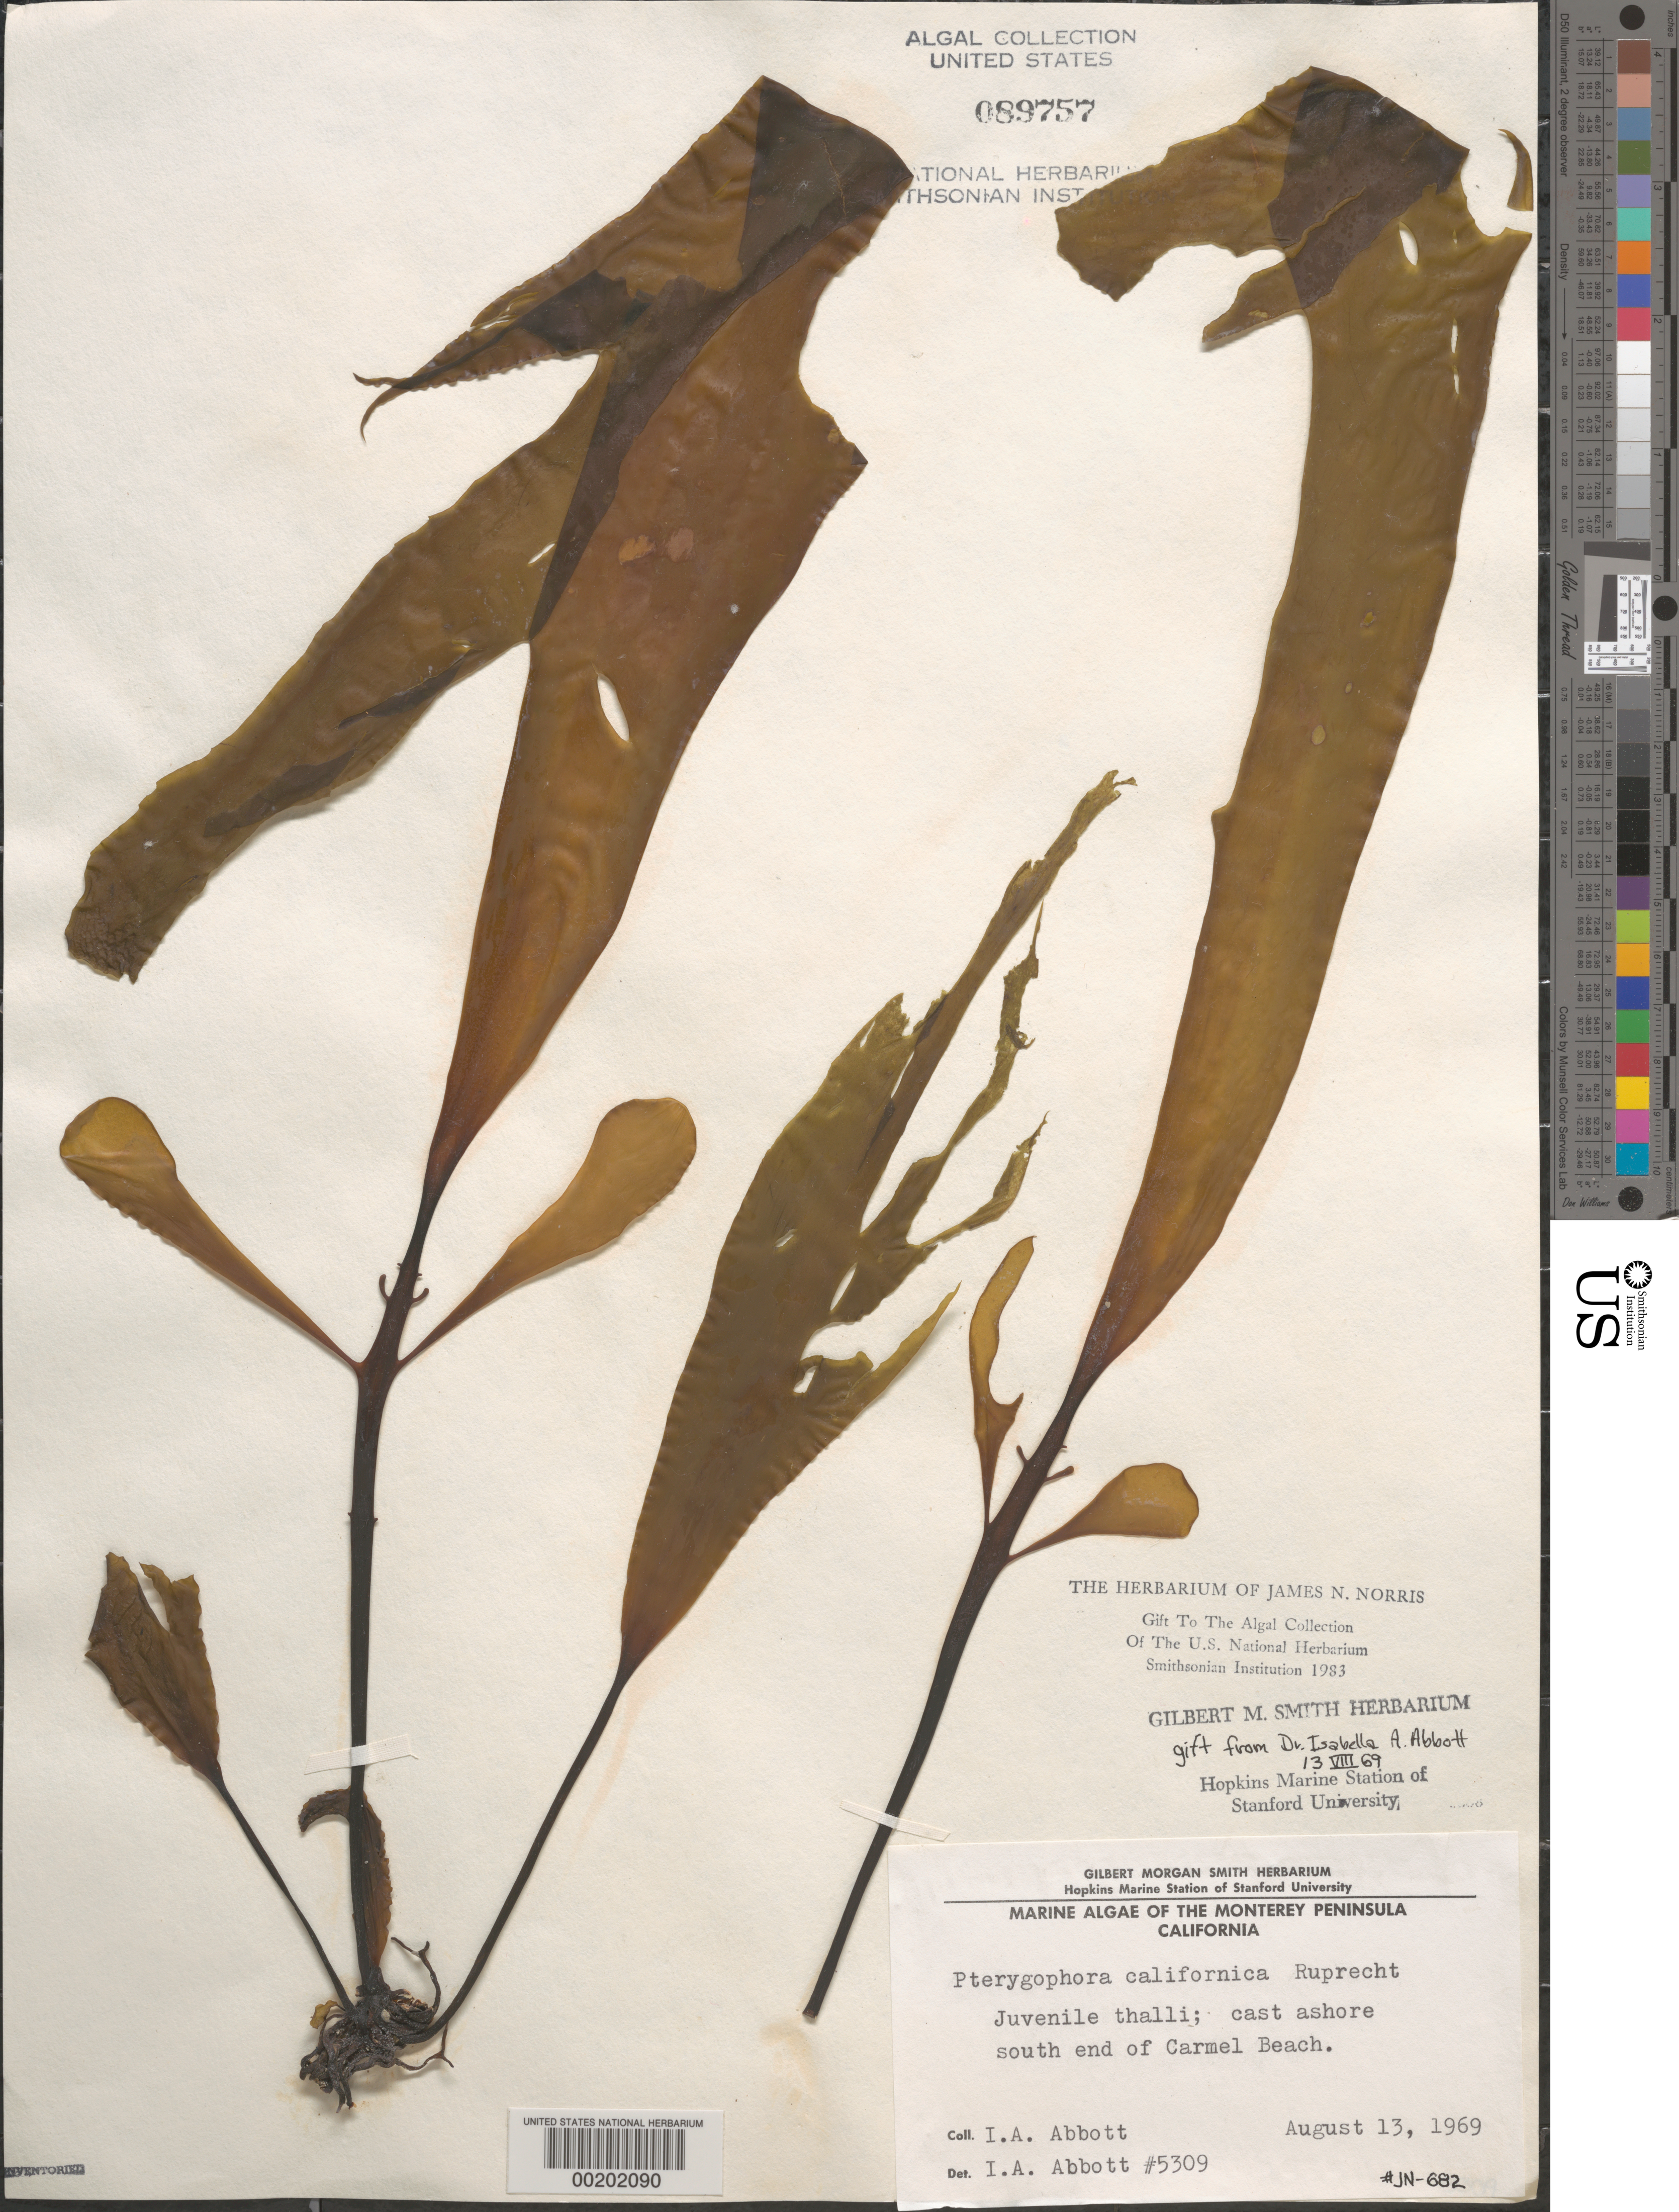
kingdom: Chromista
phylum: Ochrophyta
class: Phaeophyceae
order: Laminariales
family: Alariaceae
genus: Pterygophora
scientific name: Pterygophora californica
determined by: Abbott, Isabella A.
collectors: I. A. Abbott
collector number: JN-682 & IAA 5309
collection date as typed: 13 Aug 1969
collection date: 1969-08-13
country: United States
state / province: California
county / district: Monterey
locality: Carmel Beach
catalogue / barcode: US 89757